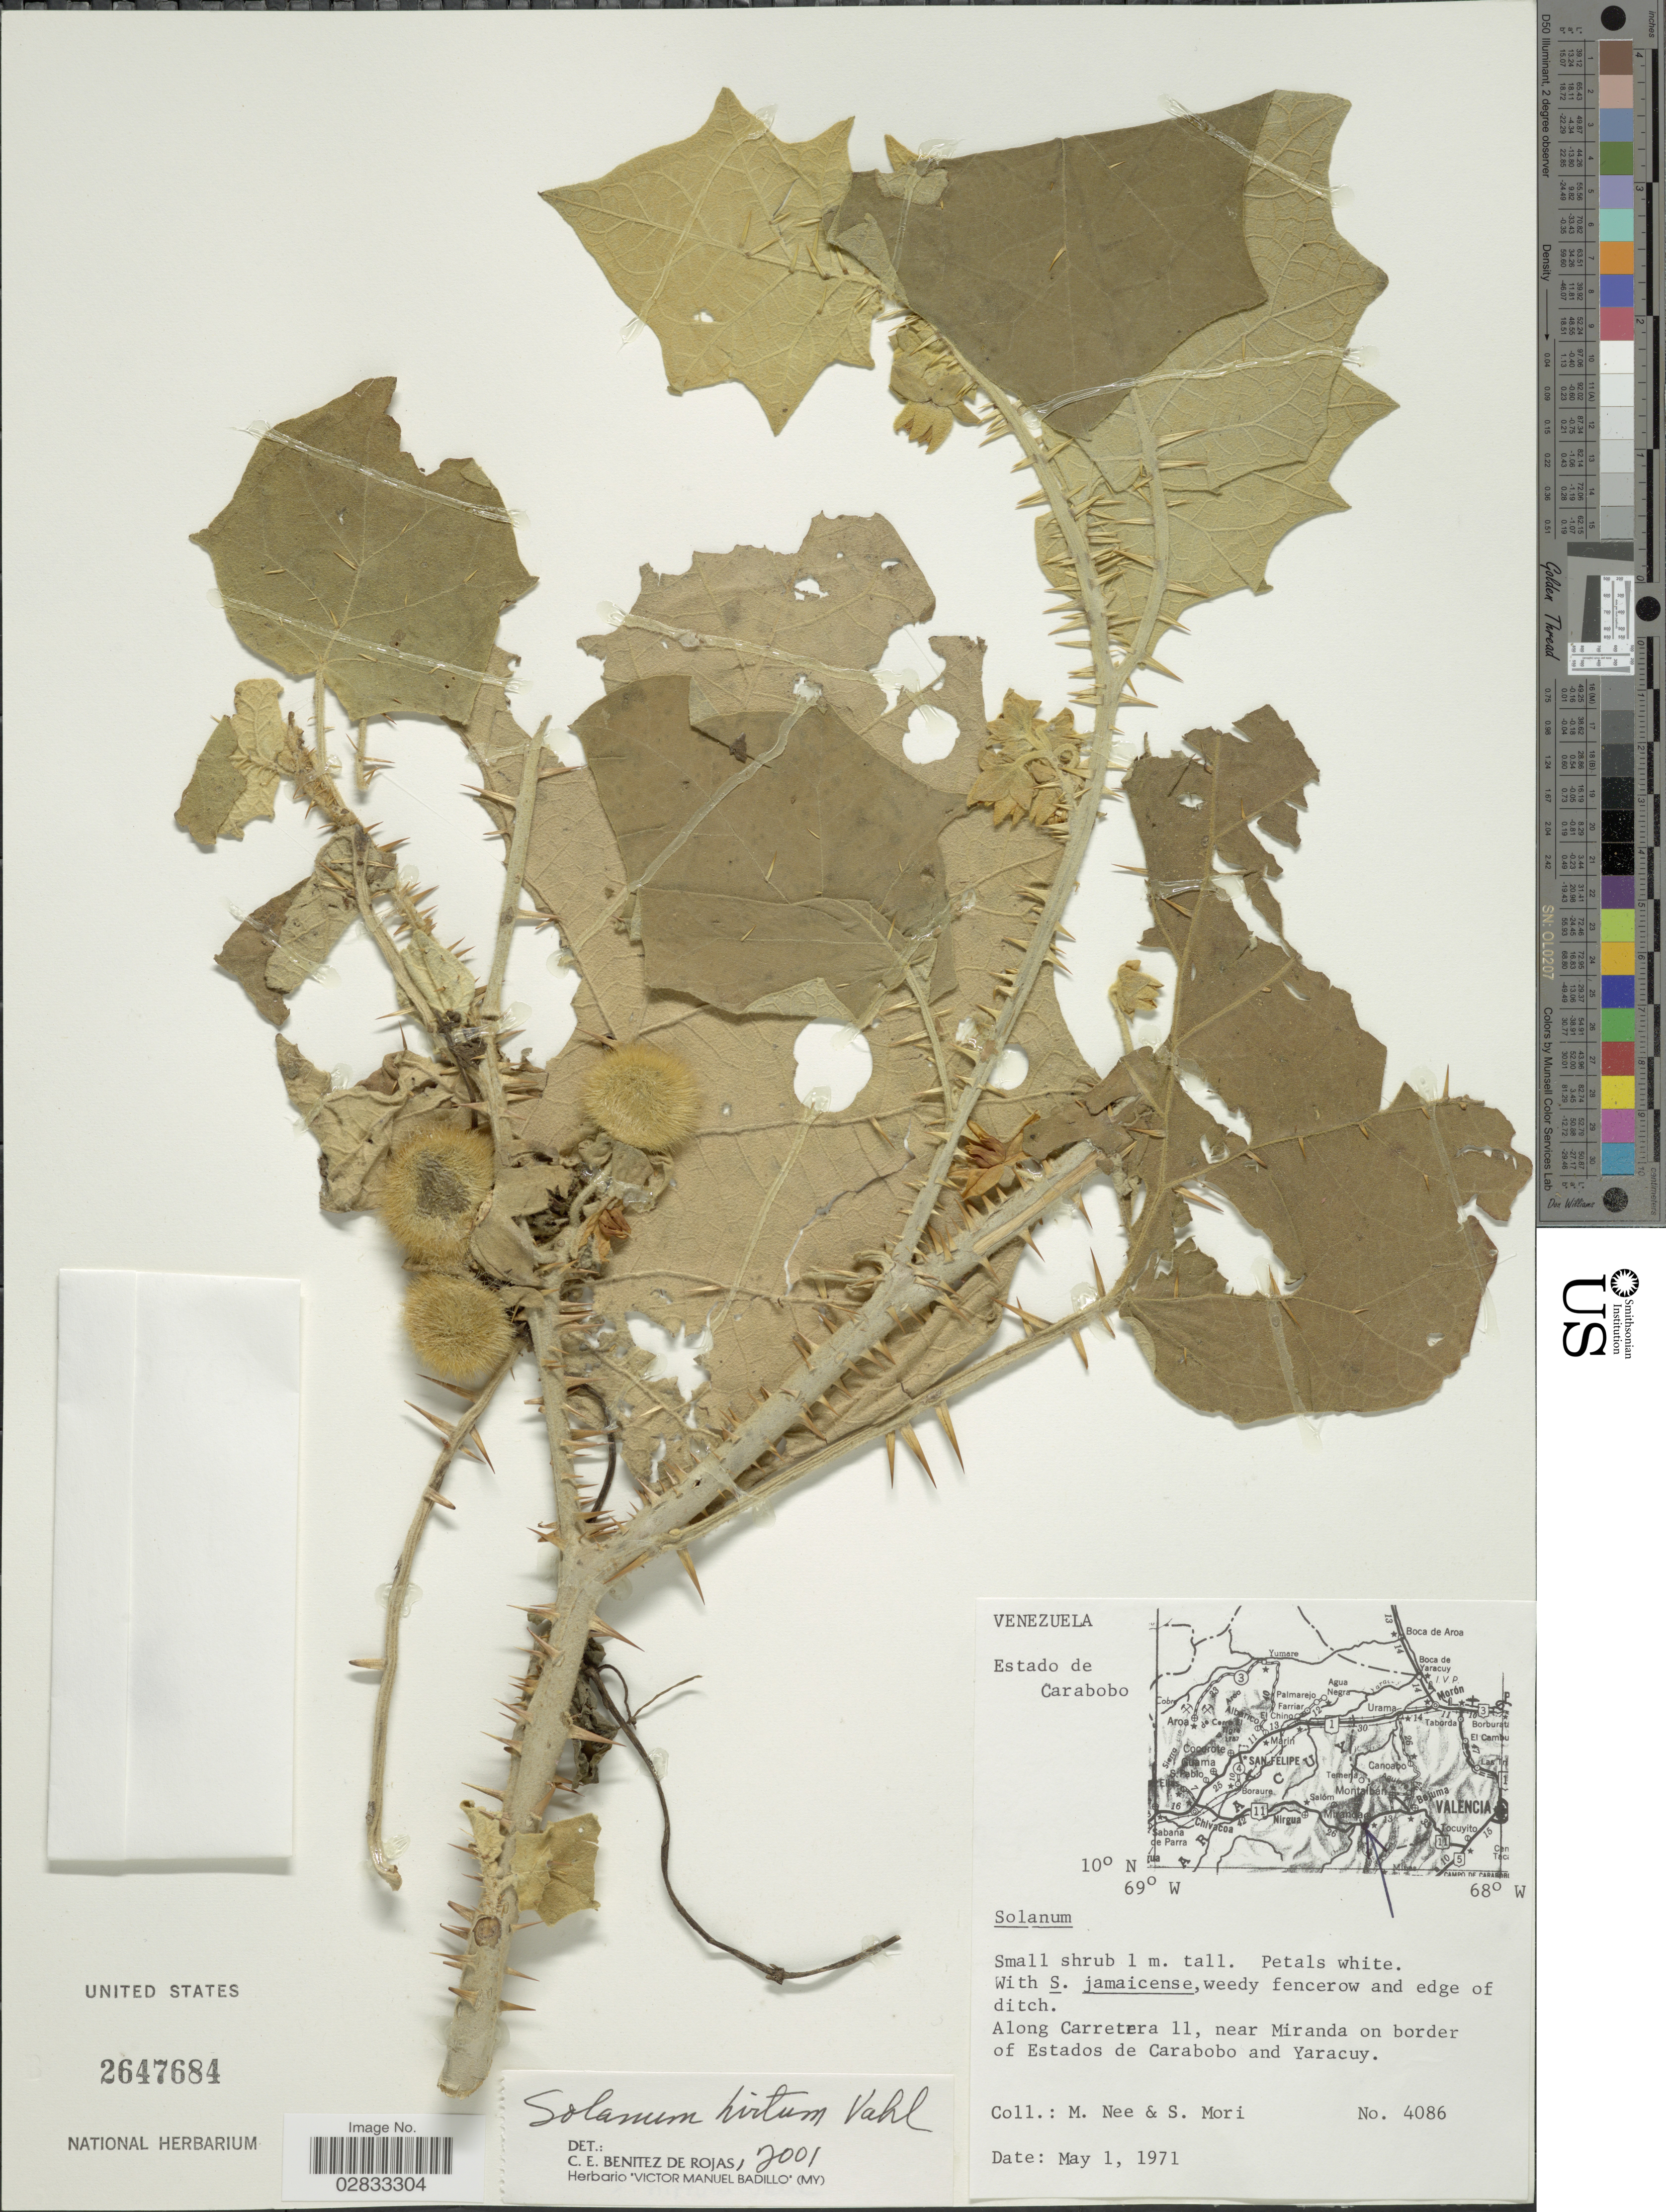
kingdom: Plantae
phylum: Tracheophyta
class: Magnoliopsida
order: Solanales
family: Solanaceae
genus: Solanum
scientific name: Solanum hirtum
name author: Vahl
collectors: M. Nee & S. Mori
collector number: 4086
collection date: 1971-05-01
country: Venezuela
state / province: Carabobo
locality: Along Carretera 11, near Miranda on border of Estados de Carabobo and Yaracuy.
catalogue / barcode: US 2647684